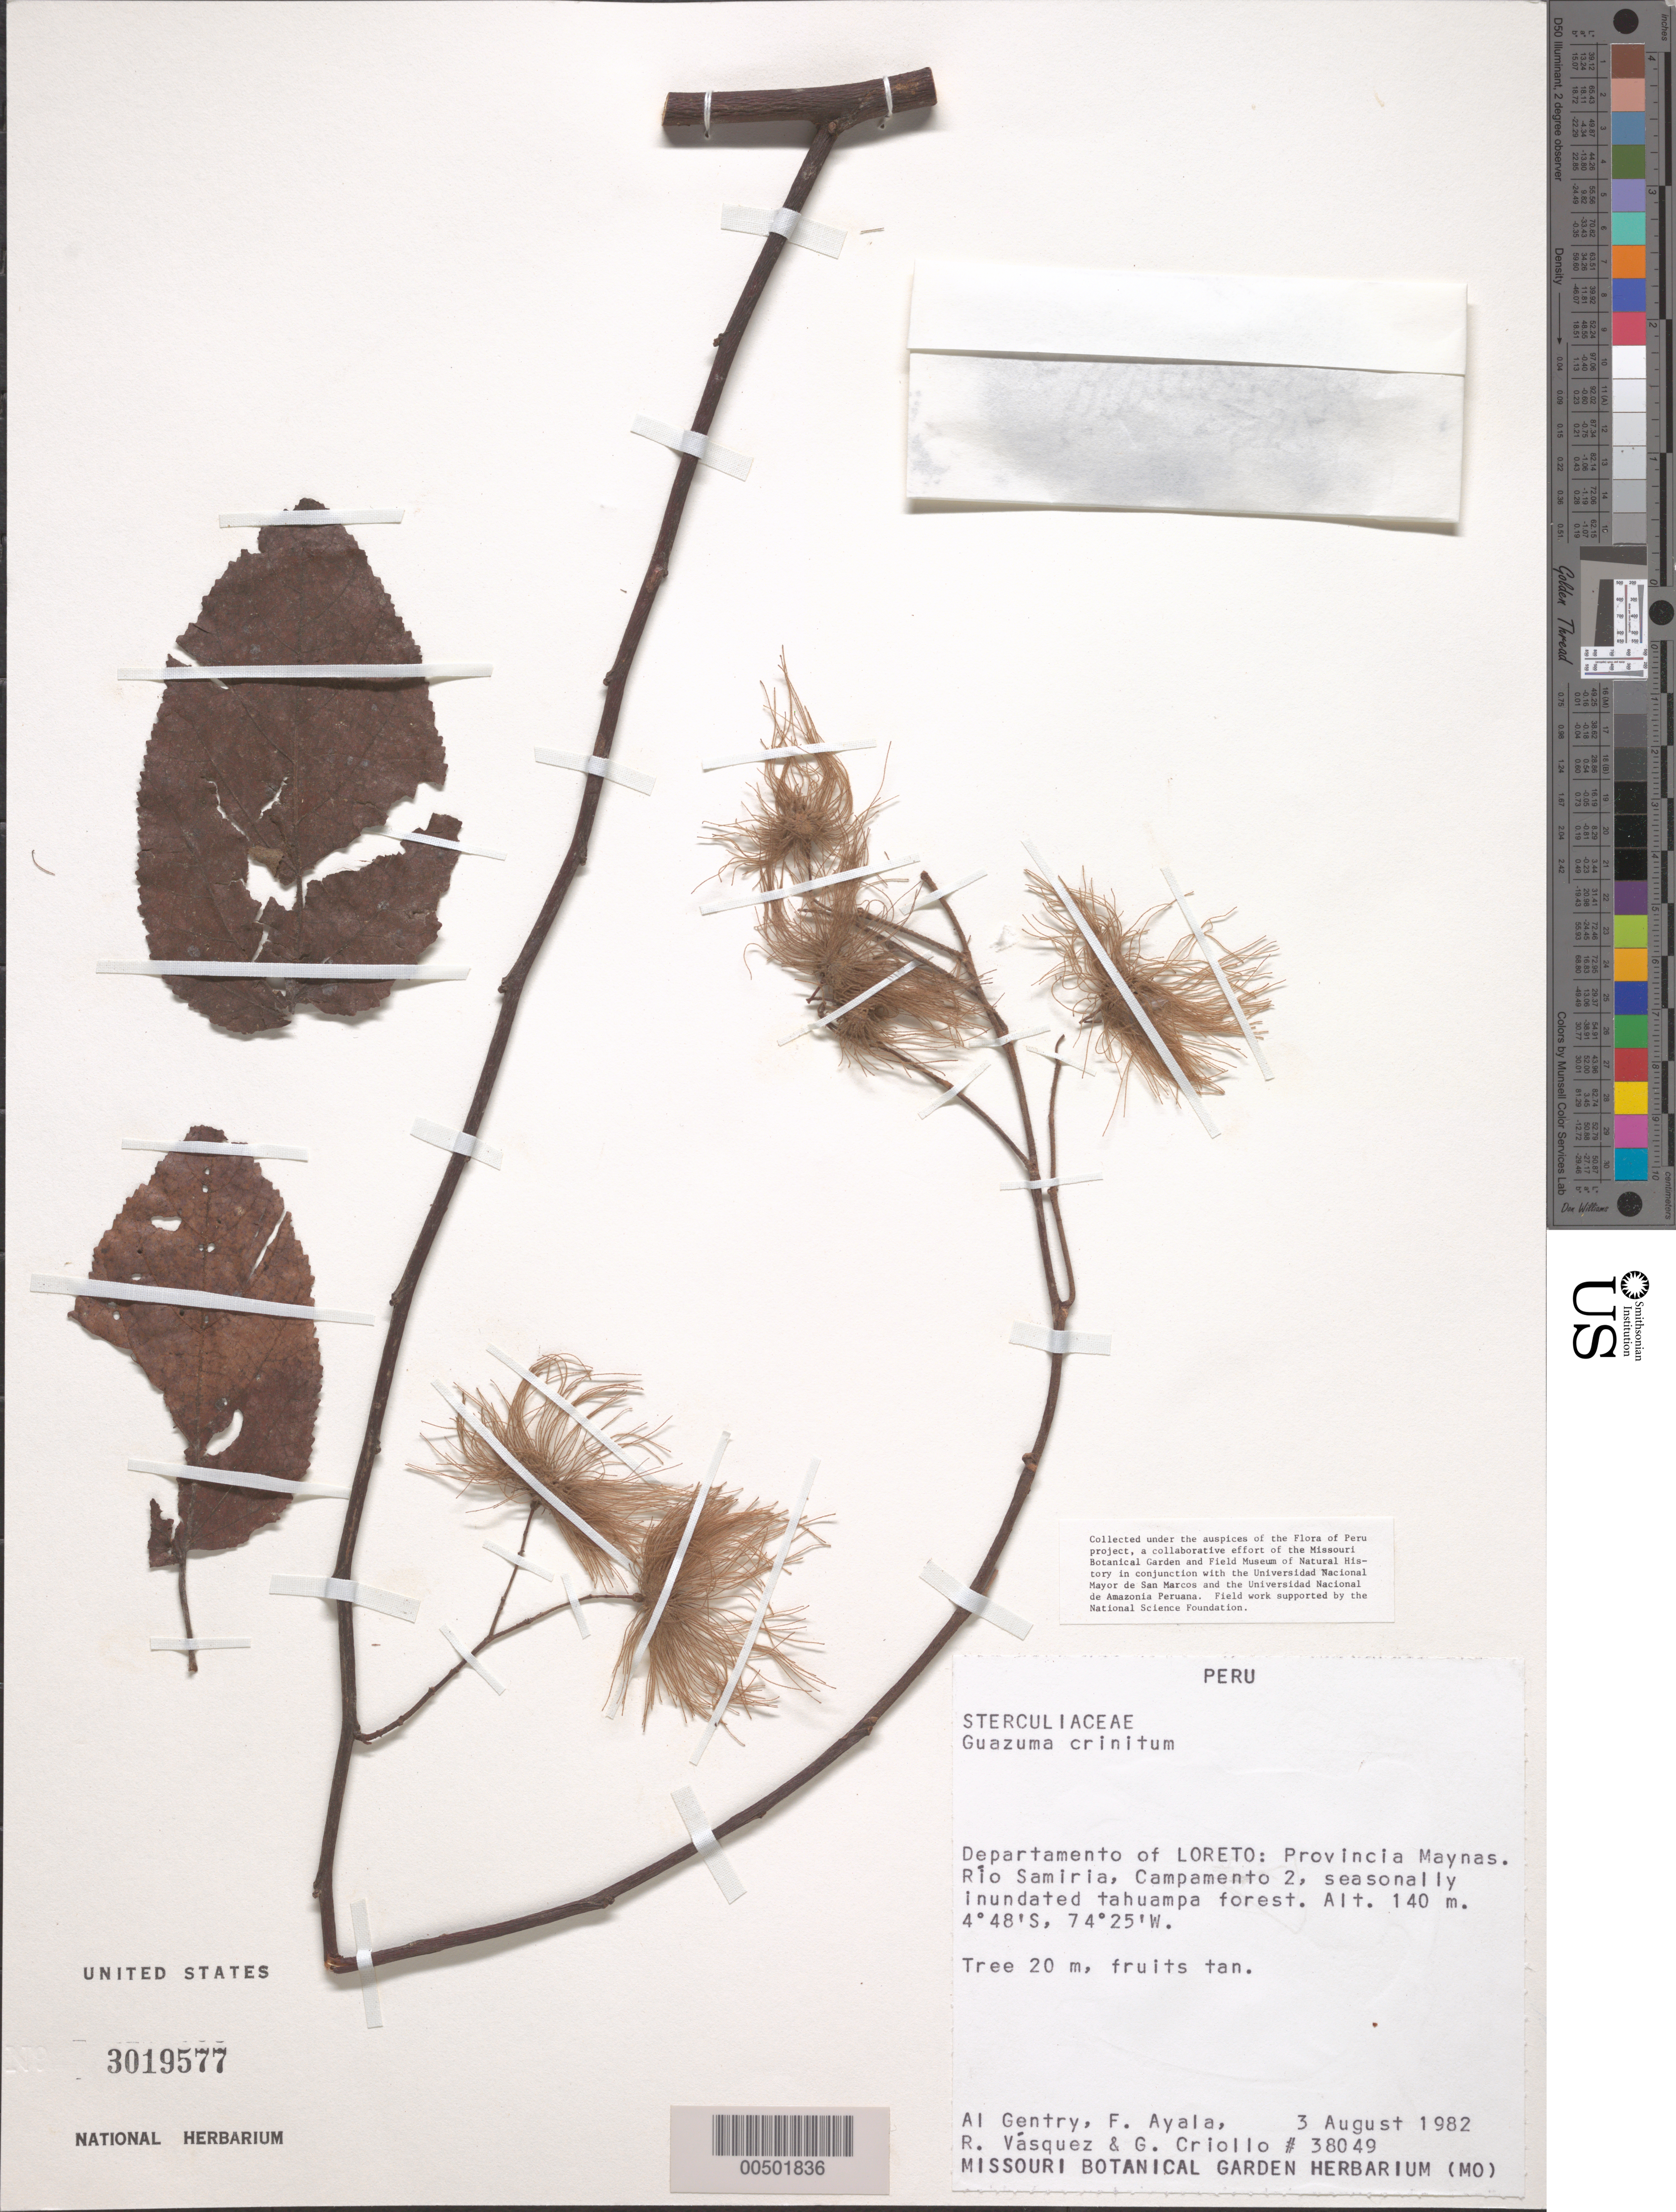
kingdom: Plantae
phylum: Tracheophyta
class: Magnoliopsida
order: Malvales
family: Malvaceae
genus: Guazuma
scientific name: Guazuma crinita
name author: Mart.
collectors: A. H. Gentry, F. Ayala F., R. Vásquez & G. Criollo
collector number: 38049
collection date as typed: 03 Aug 1982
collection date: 1982-08-03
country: Peru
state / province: Loreto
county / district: Maynas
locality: Río Samiria, Campamento 2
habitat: Seasonally inundated tahuampa forest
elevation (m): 140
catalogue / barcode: US 3019577